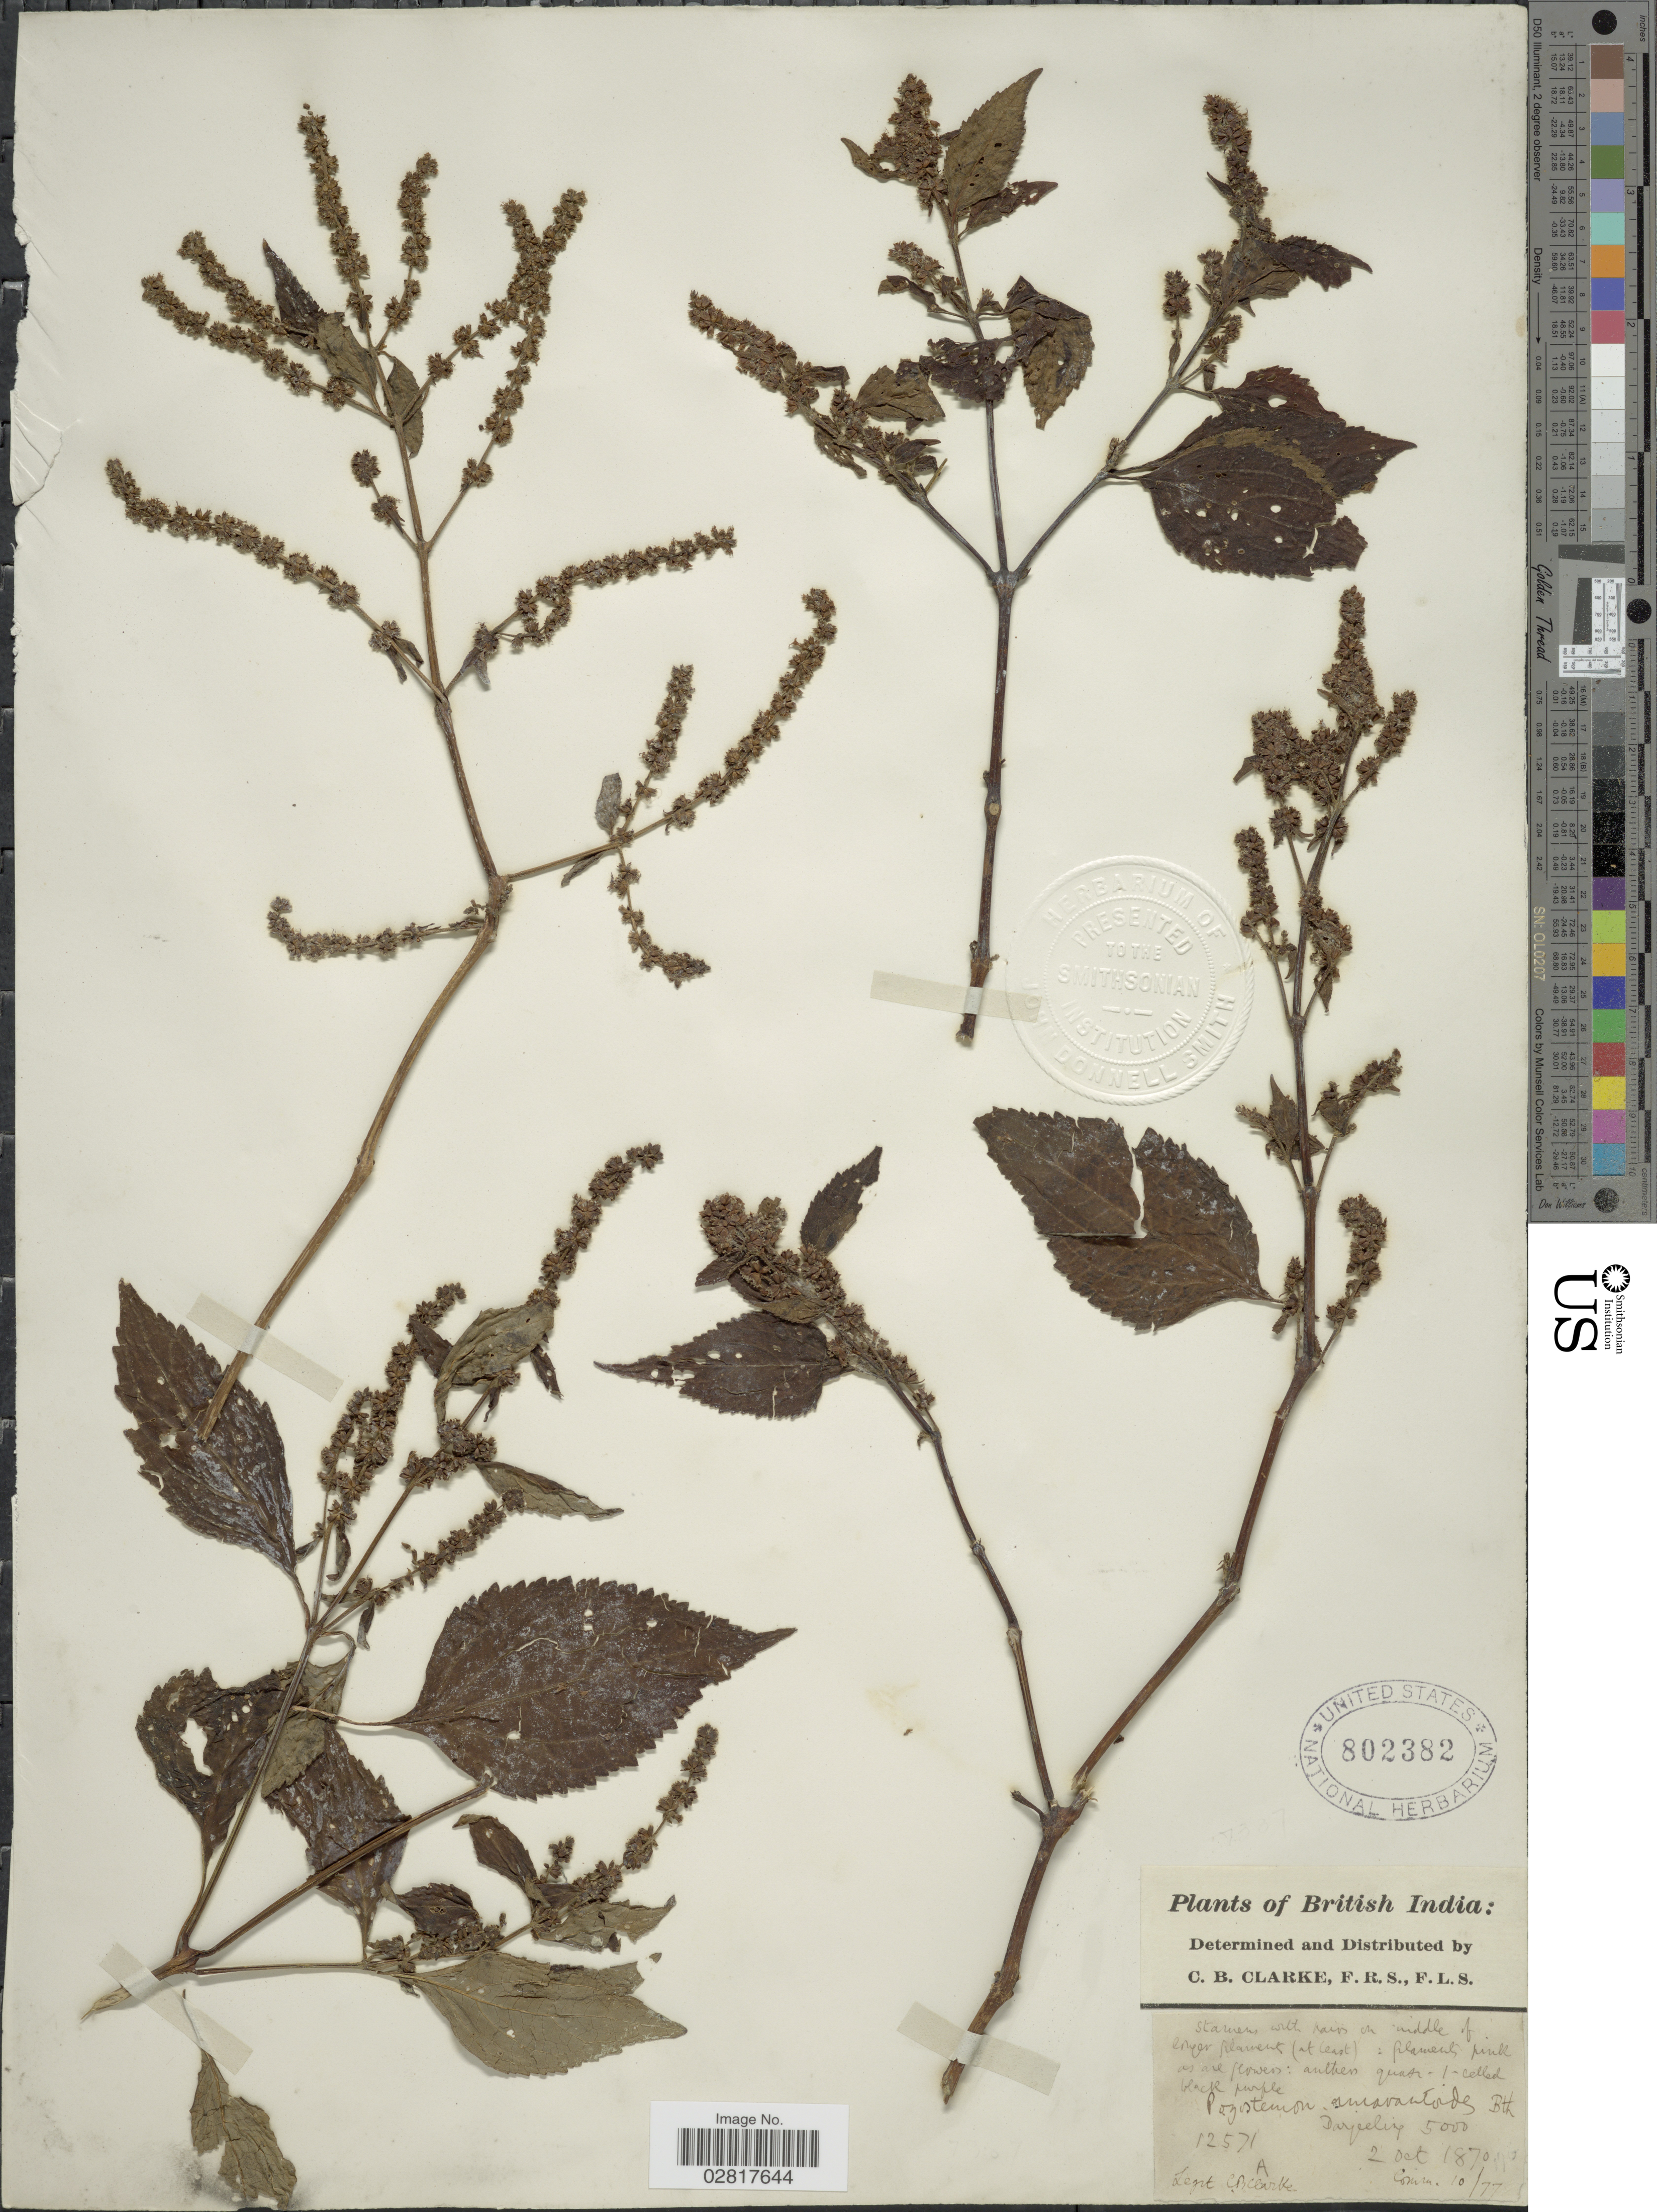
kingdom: Plantae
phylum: Tracheophyta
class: Magnoliopsida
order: Lamiales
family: Lamiaceae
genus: Pogostemon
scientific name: Pogostemon amaranthoides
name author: Benth.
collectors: C. B. Clarke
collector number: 12571A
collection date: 1870-10-02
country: India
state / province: West Bengal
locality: British India: Darjeeling.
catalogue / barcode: US 802382